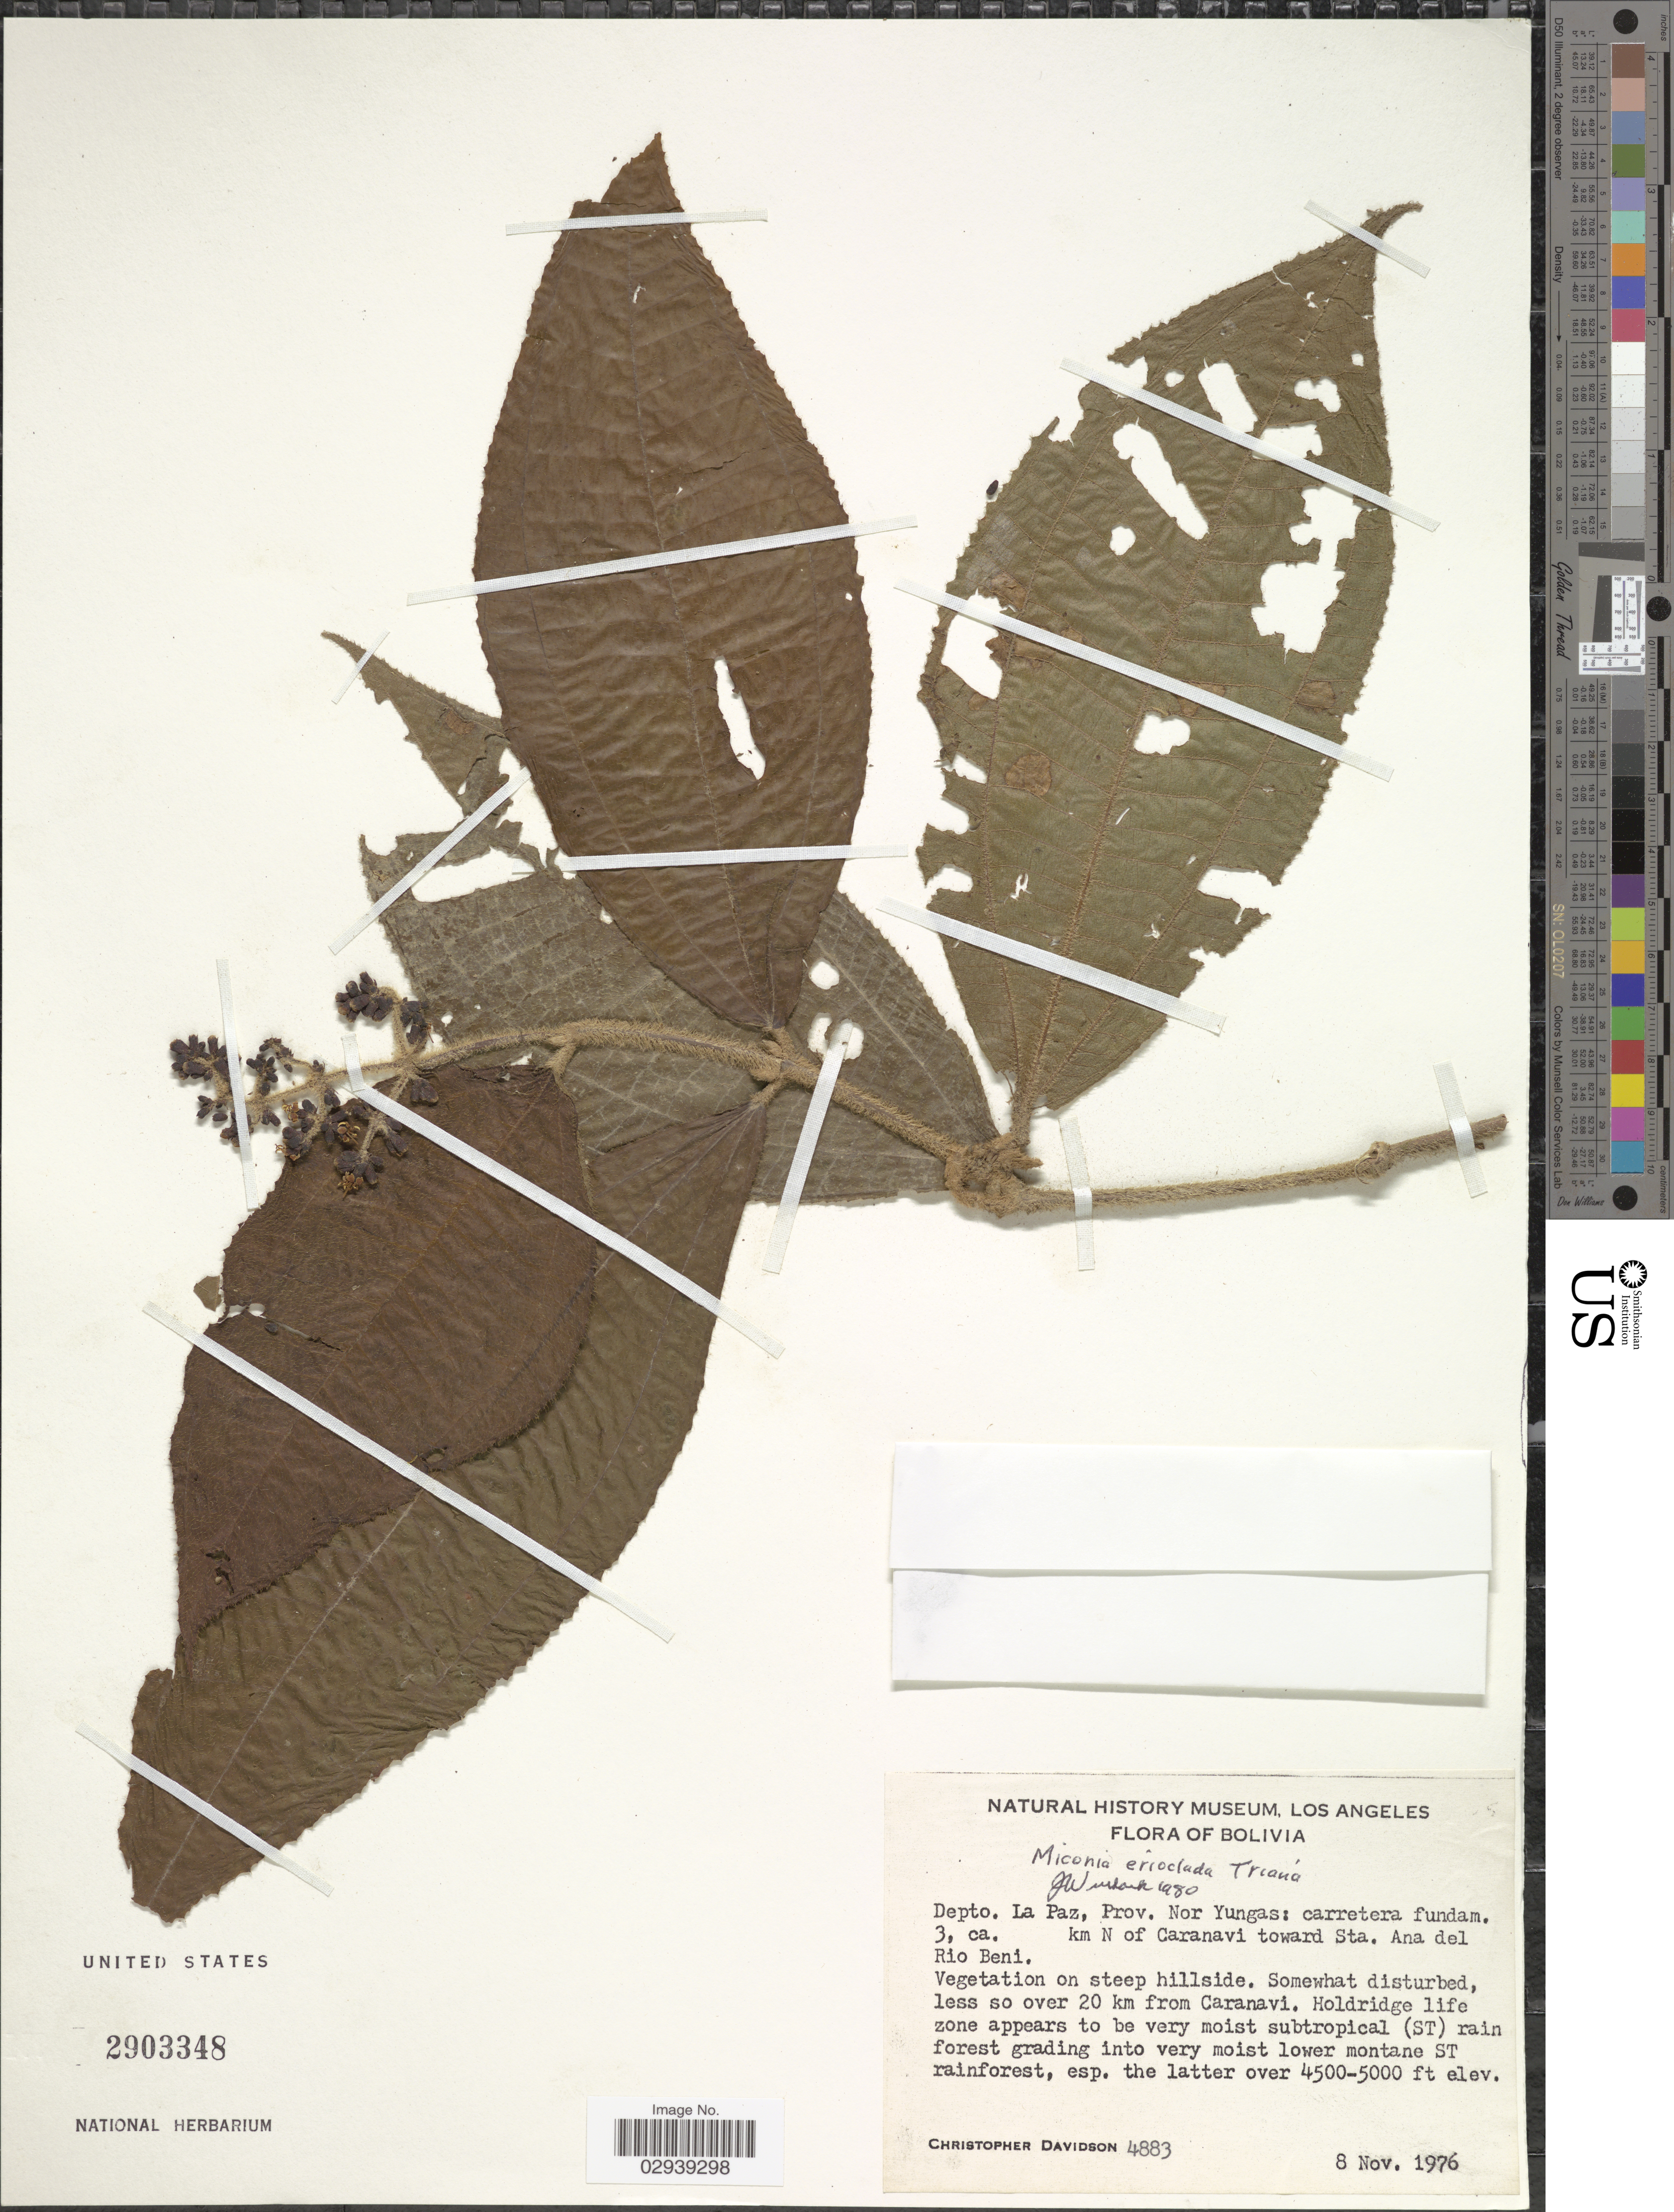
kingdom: Plantae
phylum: Tracheophyta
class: Magnoliopsida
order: Myrtales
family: Melastomataceae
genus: Miconia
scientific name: Miconia erioclada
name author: Triana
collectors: C. Davidson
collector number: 4883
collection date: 1976-11-08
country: Bolivia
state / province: La Paz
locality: Depto. La Paz, Prov. Nor Yungas: carretera fundam. 3, ca. km N of Caranavi toward Sta. Ana del Rio Beni. Less so over 20 km from Caranavi.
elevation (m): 1372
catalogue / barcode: US 2903348